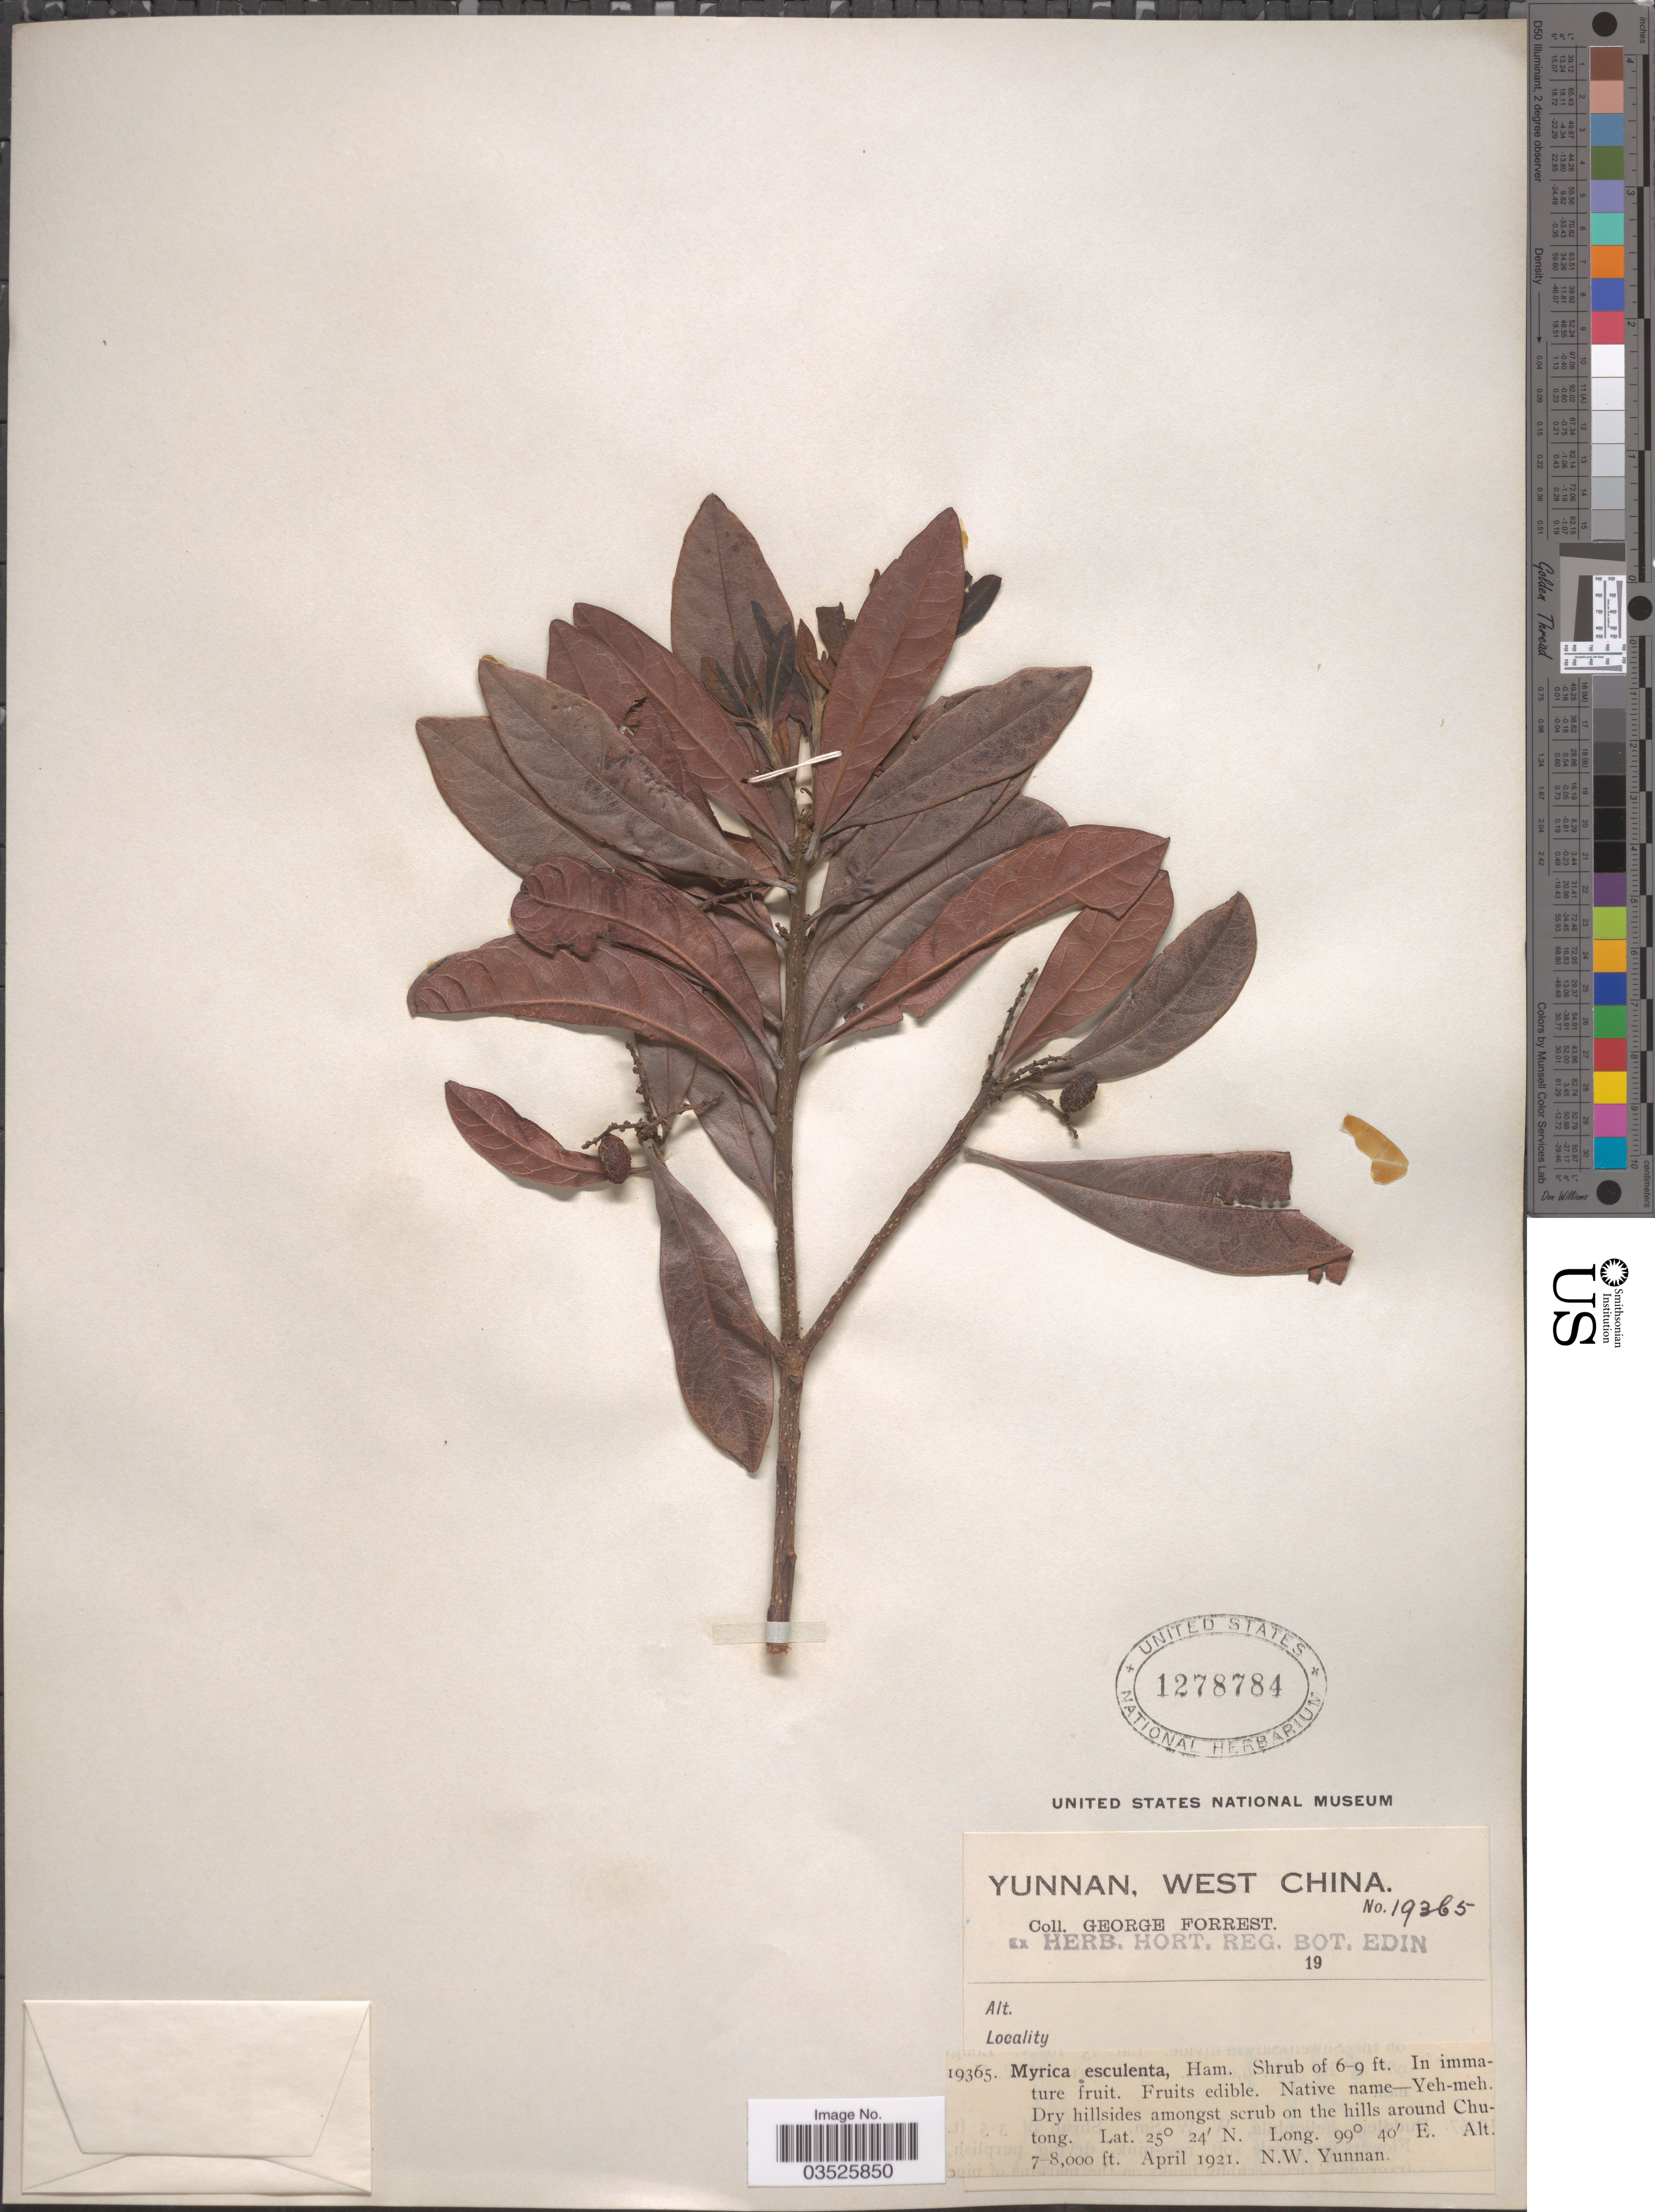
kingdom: Plantae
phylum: Tracheophyta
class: Magnoliopsida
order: Fagales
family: Myricaceae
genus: Morella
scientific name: Morella esculenta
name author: (Buch.-Ham. ex D. Don) I.M. Turner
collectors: G. Forrest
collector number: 19365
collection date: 1921-04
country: China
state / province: Yunnan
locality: West China. Dry hillsides amongst scrub on the hills around Chutong. N.W. Yunnan.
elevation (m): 2134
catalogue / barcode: US 1278784